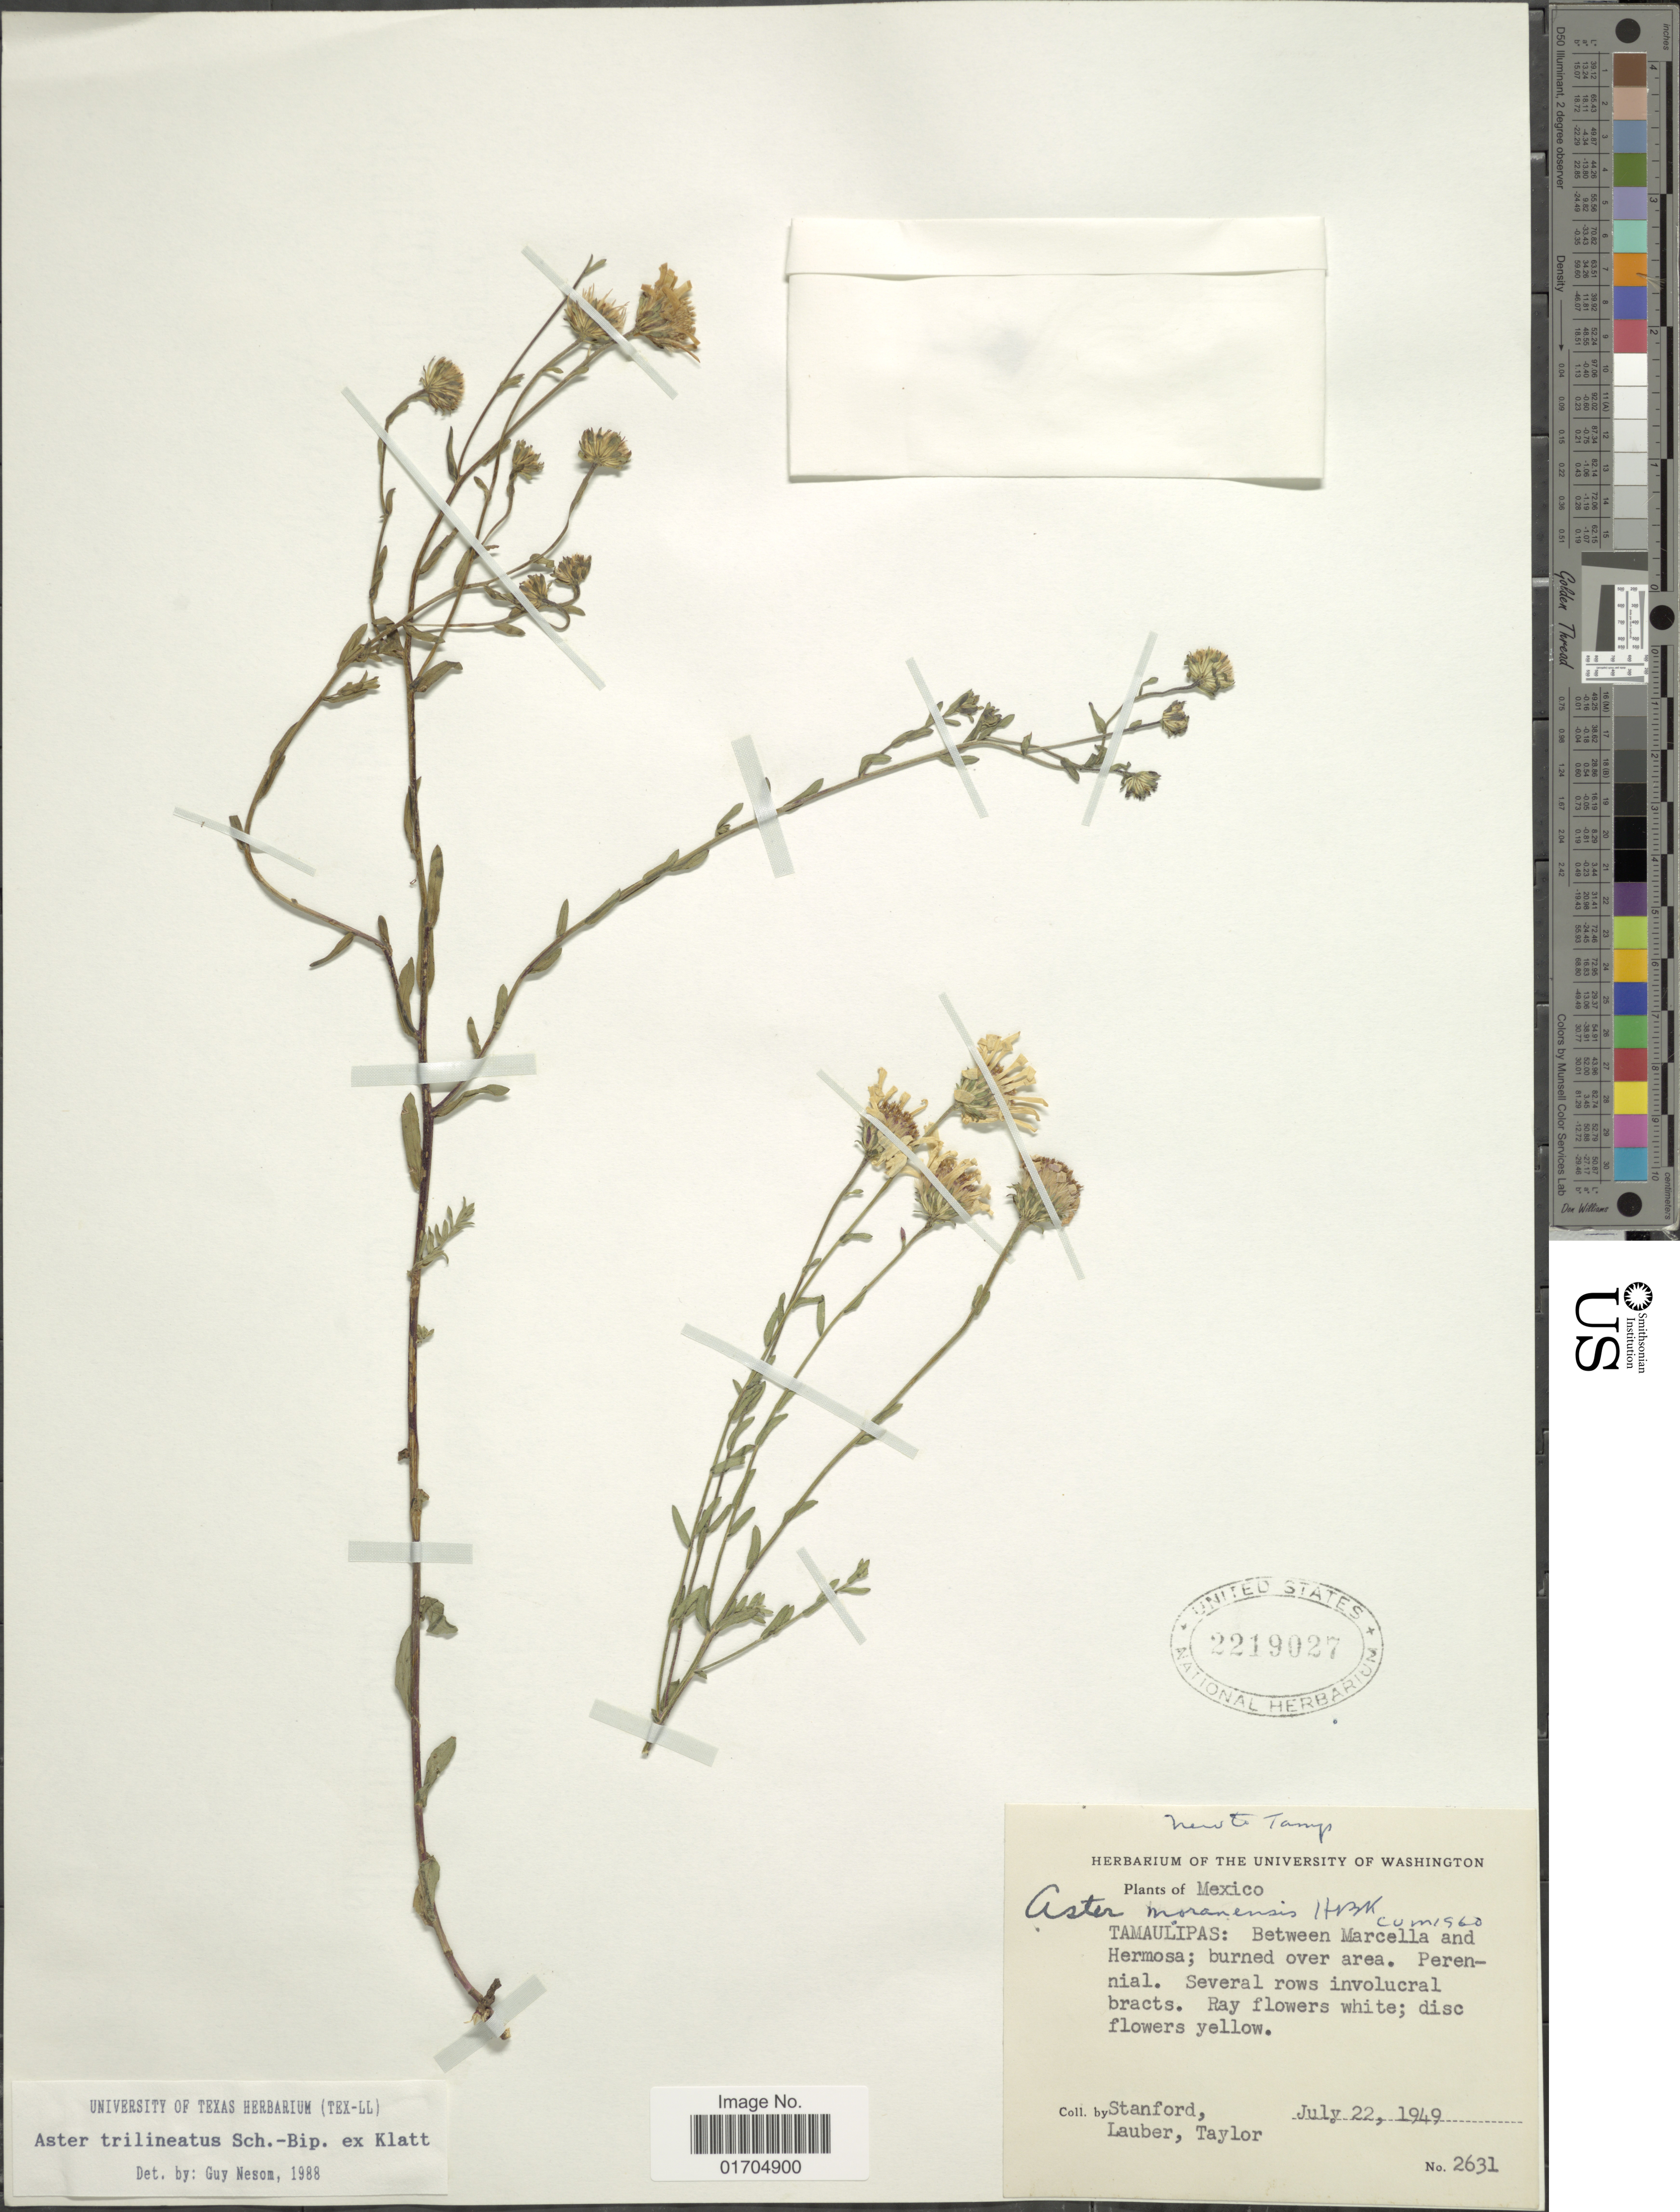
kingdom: Plantae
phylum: Tracheophyta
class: Magnoliopsida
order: Asterales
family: Asteraceae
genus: Symphyotrichum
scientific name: Symphyotrichum trilineatum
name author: (Sch. Bip. ex Klatt) G.L. Nesom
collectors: -. Stanford, Lauber, -- & -- Taylor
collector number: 2631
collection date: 1949-07-22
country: Mexico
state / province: Tamaulipas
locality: Between Marcella and Hermosa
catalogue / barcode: US 2219027